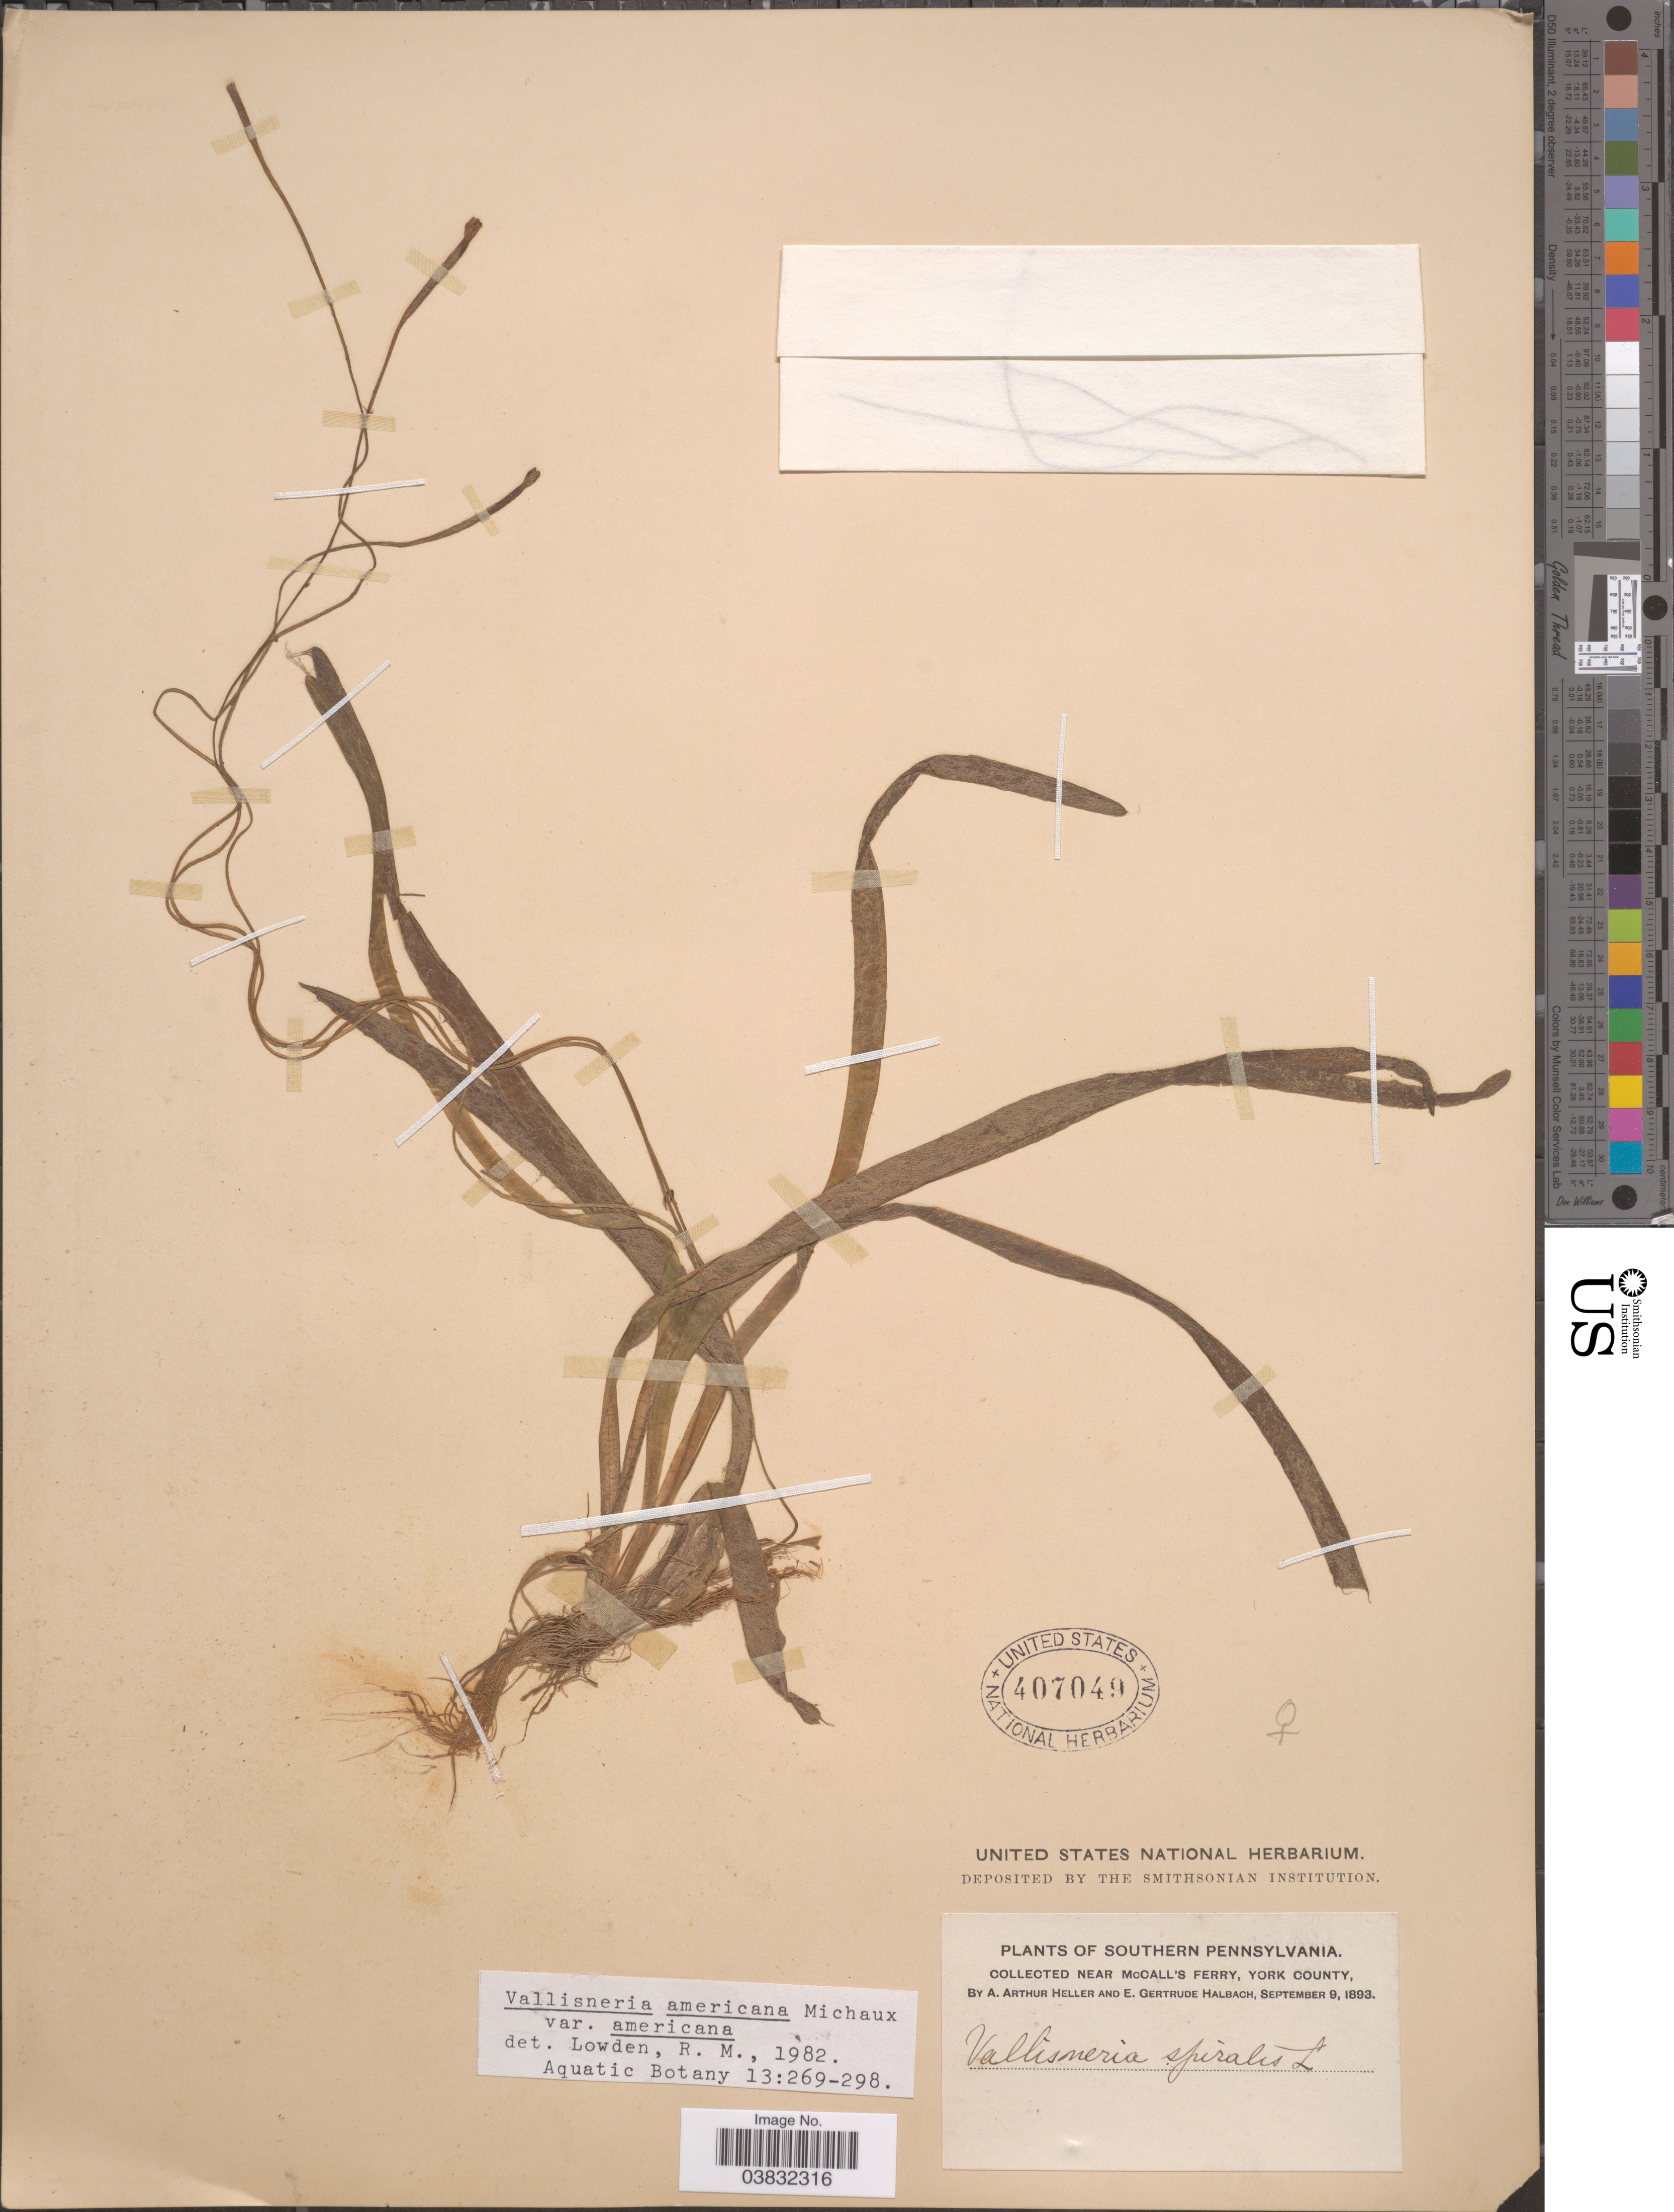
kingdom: Plantae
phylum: Tracheophyta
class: Liliopsida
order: Alismatales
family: Hydrocharitaceae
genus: Vallisneria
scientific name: Vallisneria americana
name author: Michx.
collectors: A. A. Heller & E. G. Halbach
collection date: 1893-09-09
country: United States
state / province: Pennsylvania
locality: Southern Pennsylvania. Near McCall's Ferry, York County.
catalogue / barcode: US 407049